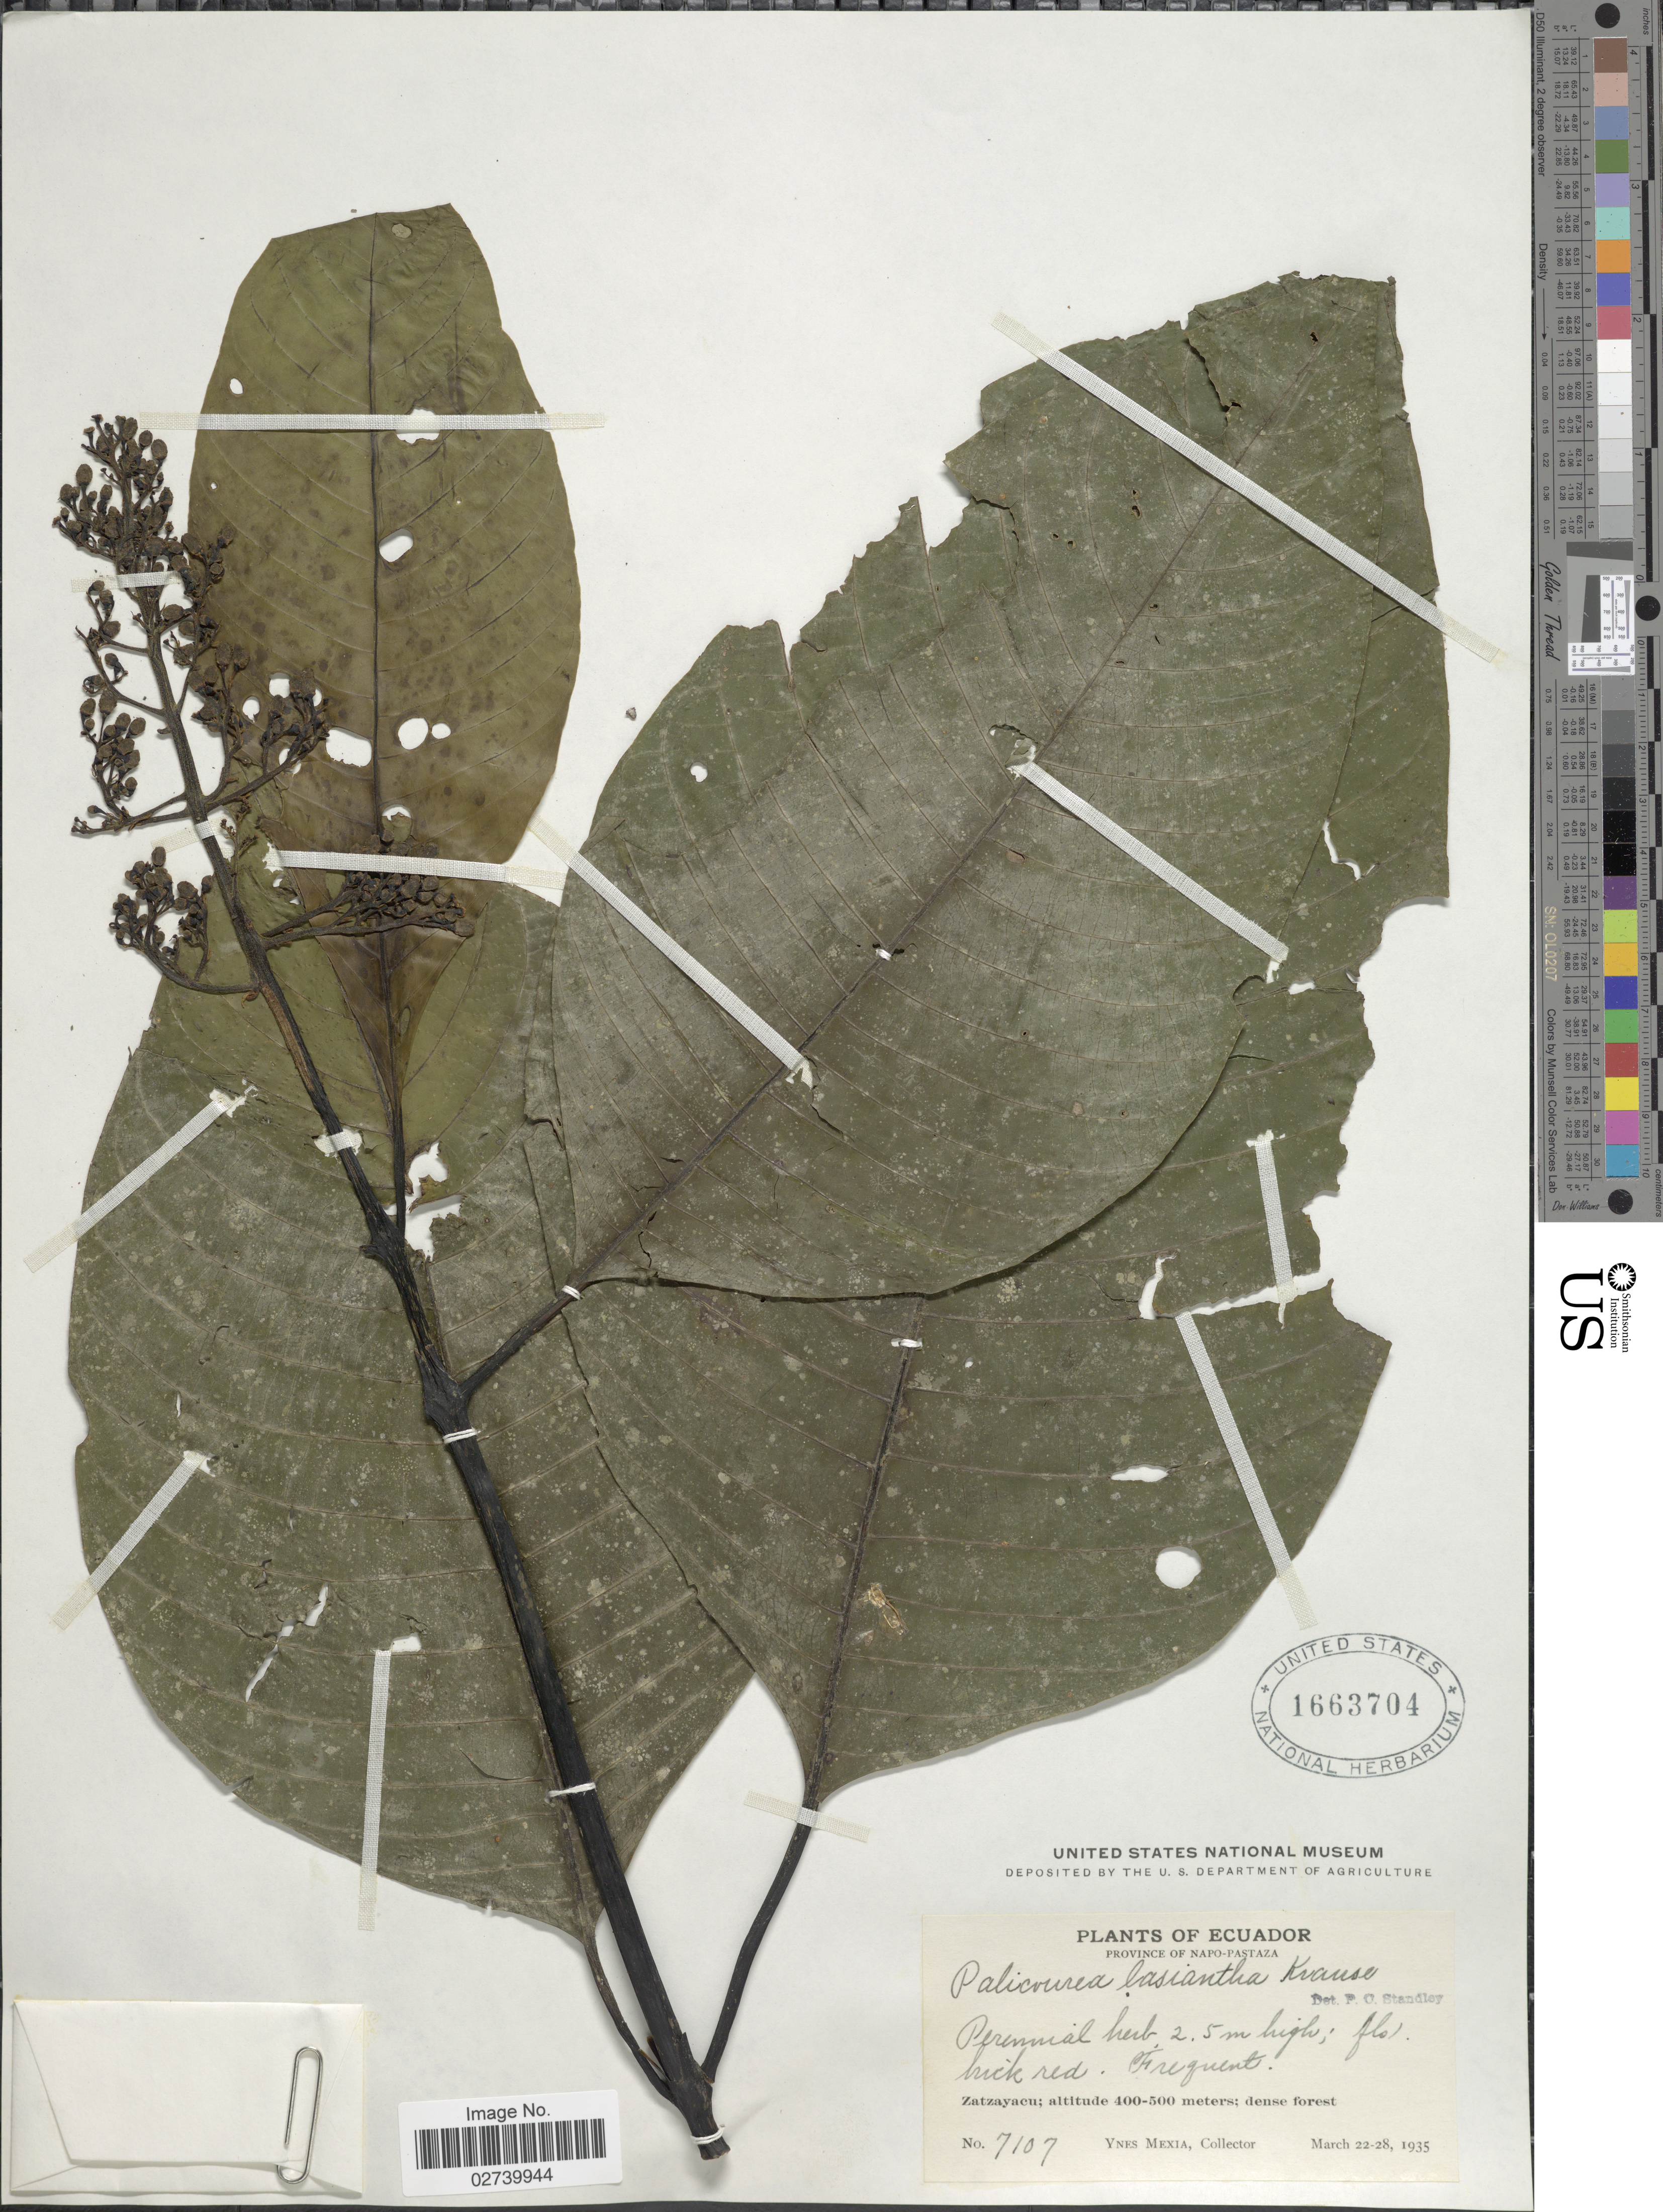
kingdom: Plantae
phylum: Tracheophyta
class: Magnoliopsida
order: Gentianales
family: Rubiaceae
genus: Palicourea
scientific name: Palicourea lasiantha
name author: Krause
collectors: Y. Mexia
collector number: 7170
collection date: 1935-03-22/1935-03-28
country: Ecuador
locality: Prov. Napo-Pastaza. Zatzayacu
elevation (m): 400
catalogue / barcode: US 1663704